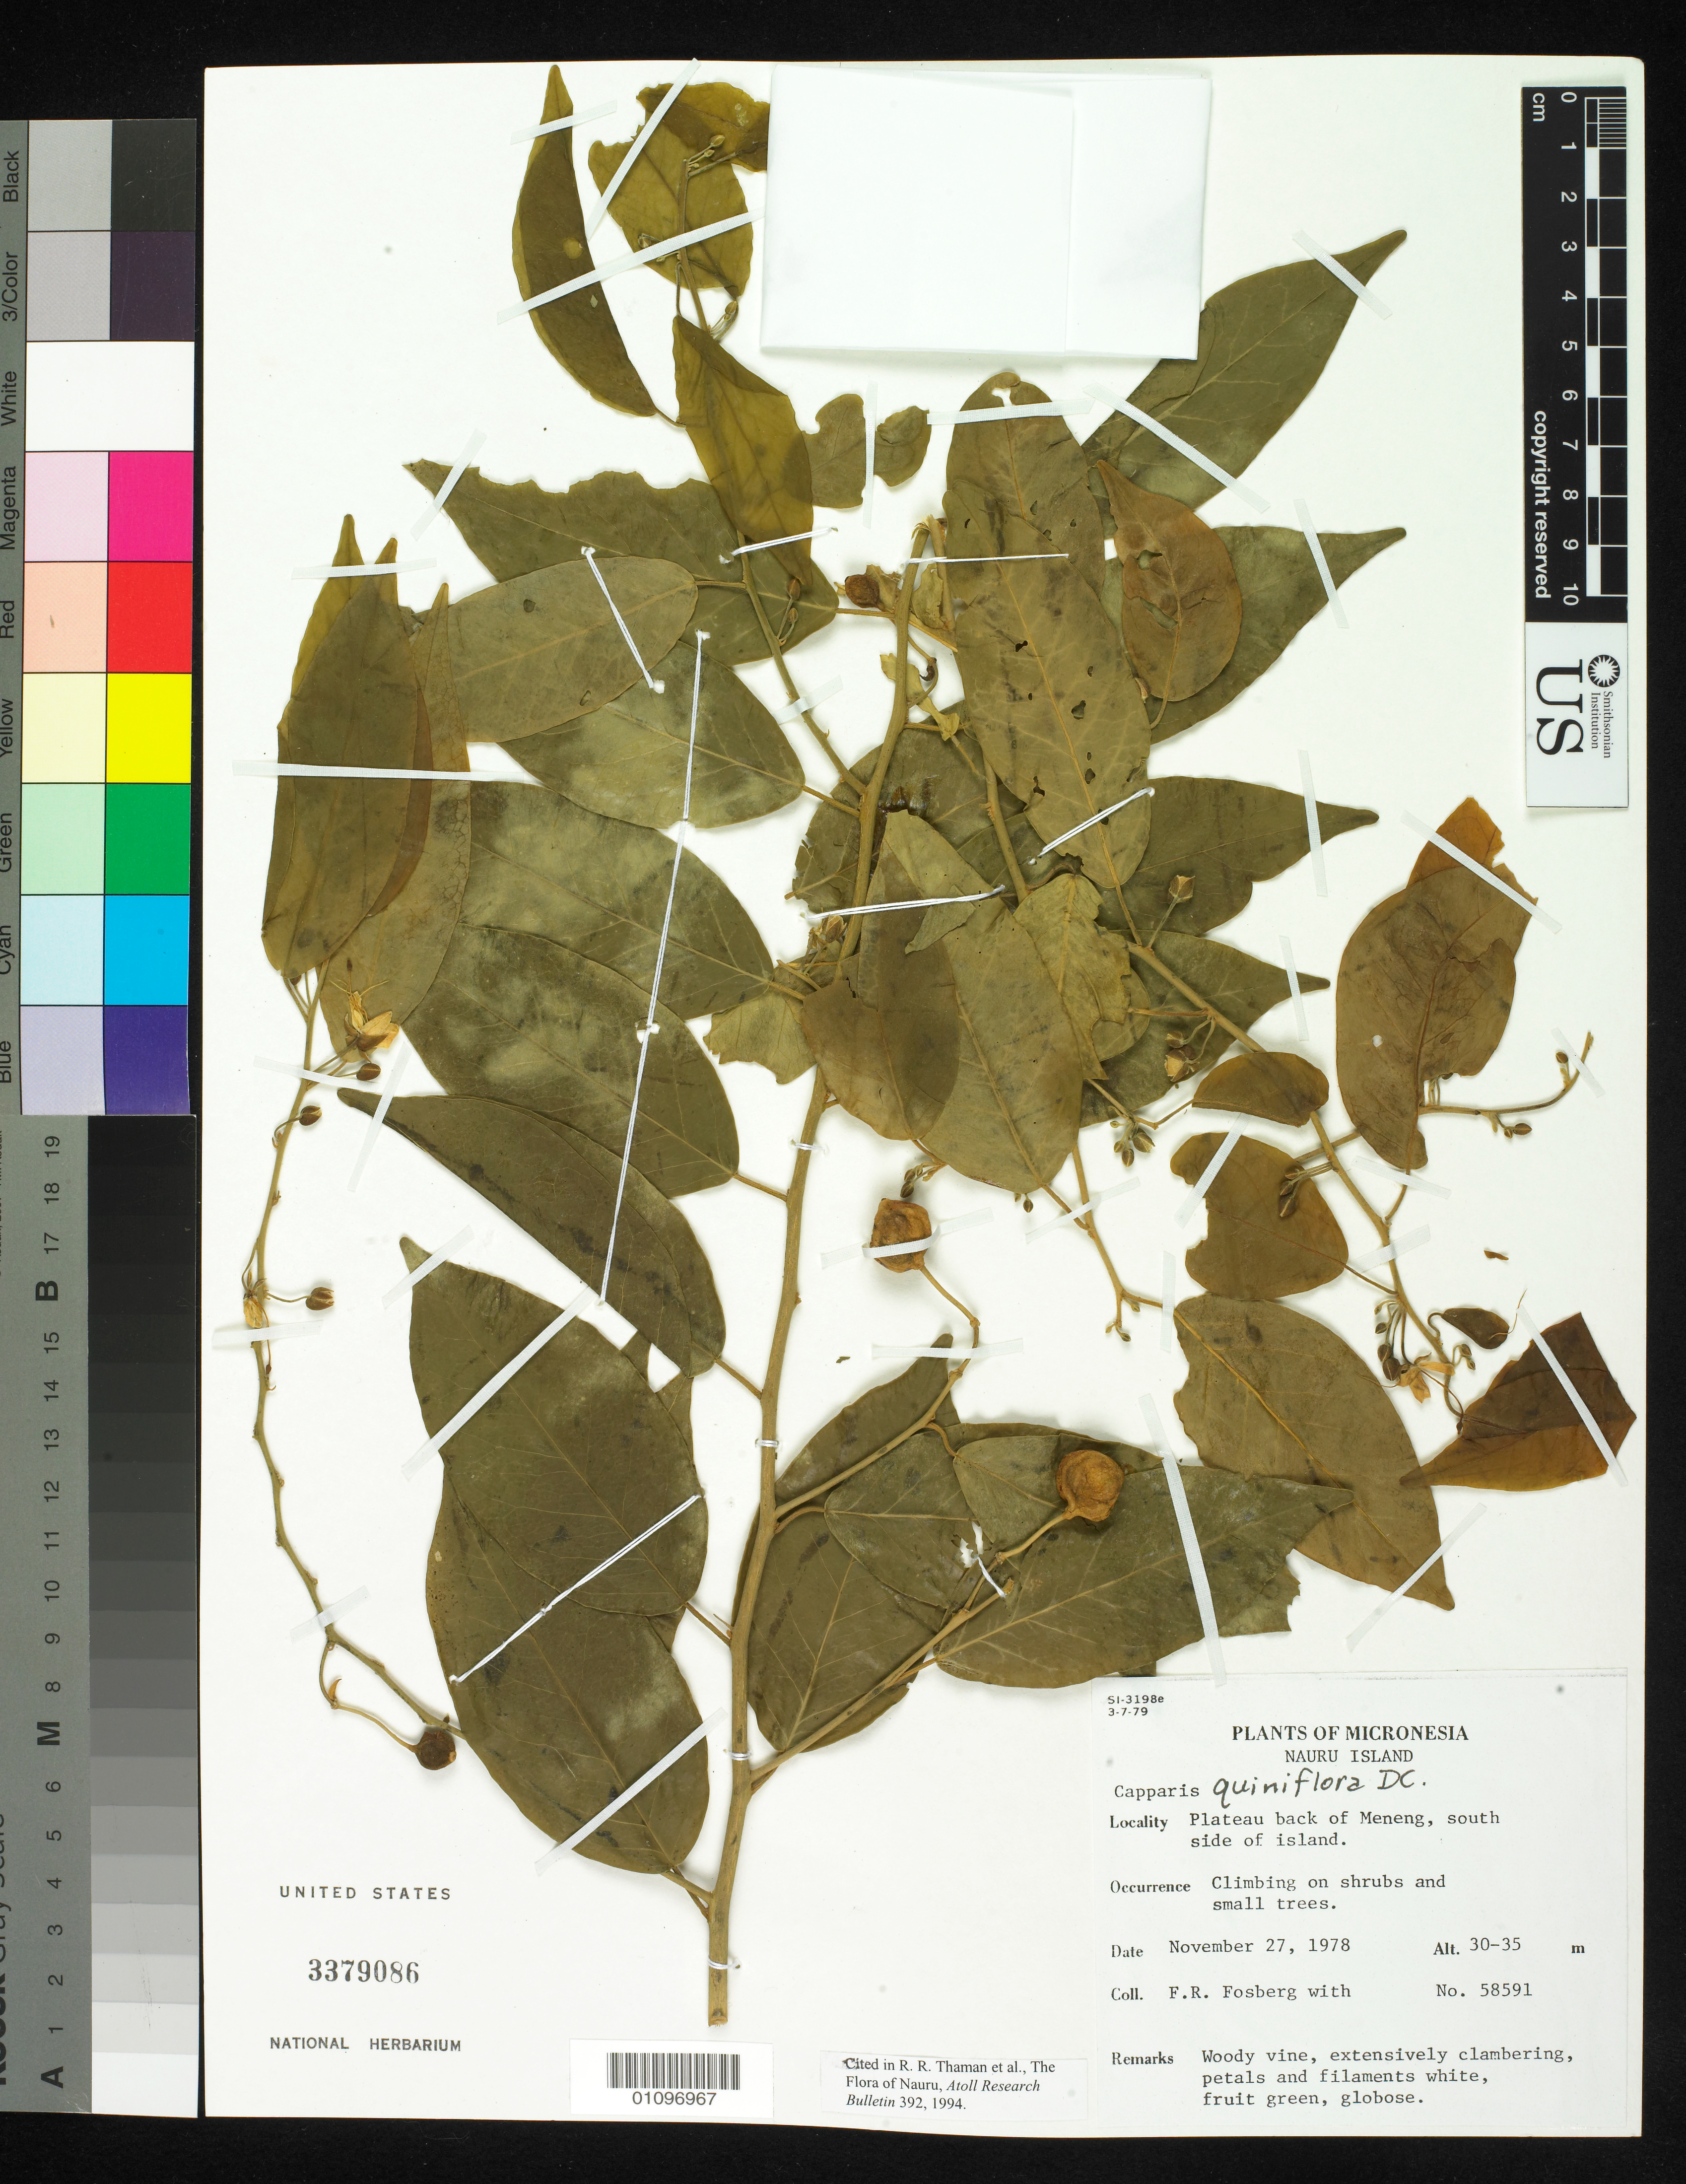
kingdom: Plantae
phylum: Tracheophyta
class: Magnoliopsida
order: Brassicales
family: Capparaceae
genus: Capparis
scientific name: Capparis quiniflora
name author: DC.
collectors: F. R. Fosberg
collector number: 58591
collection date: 1978-11-27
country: Nauru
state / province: Meneng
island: Nauru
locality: Plateau back of Meneng, S. side of island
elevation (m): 30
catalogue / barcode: US 3379086